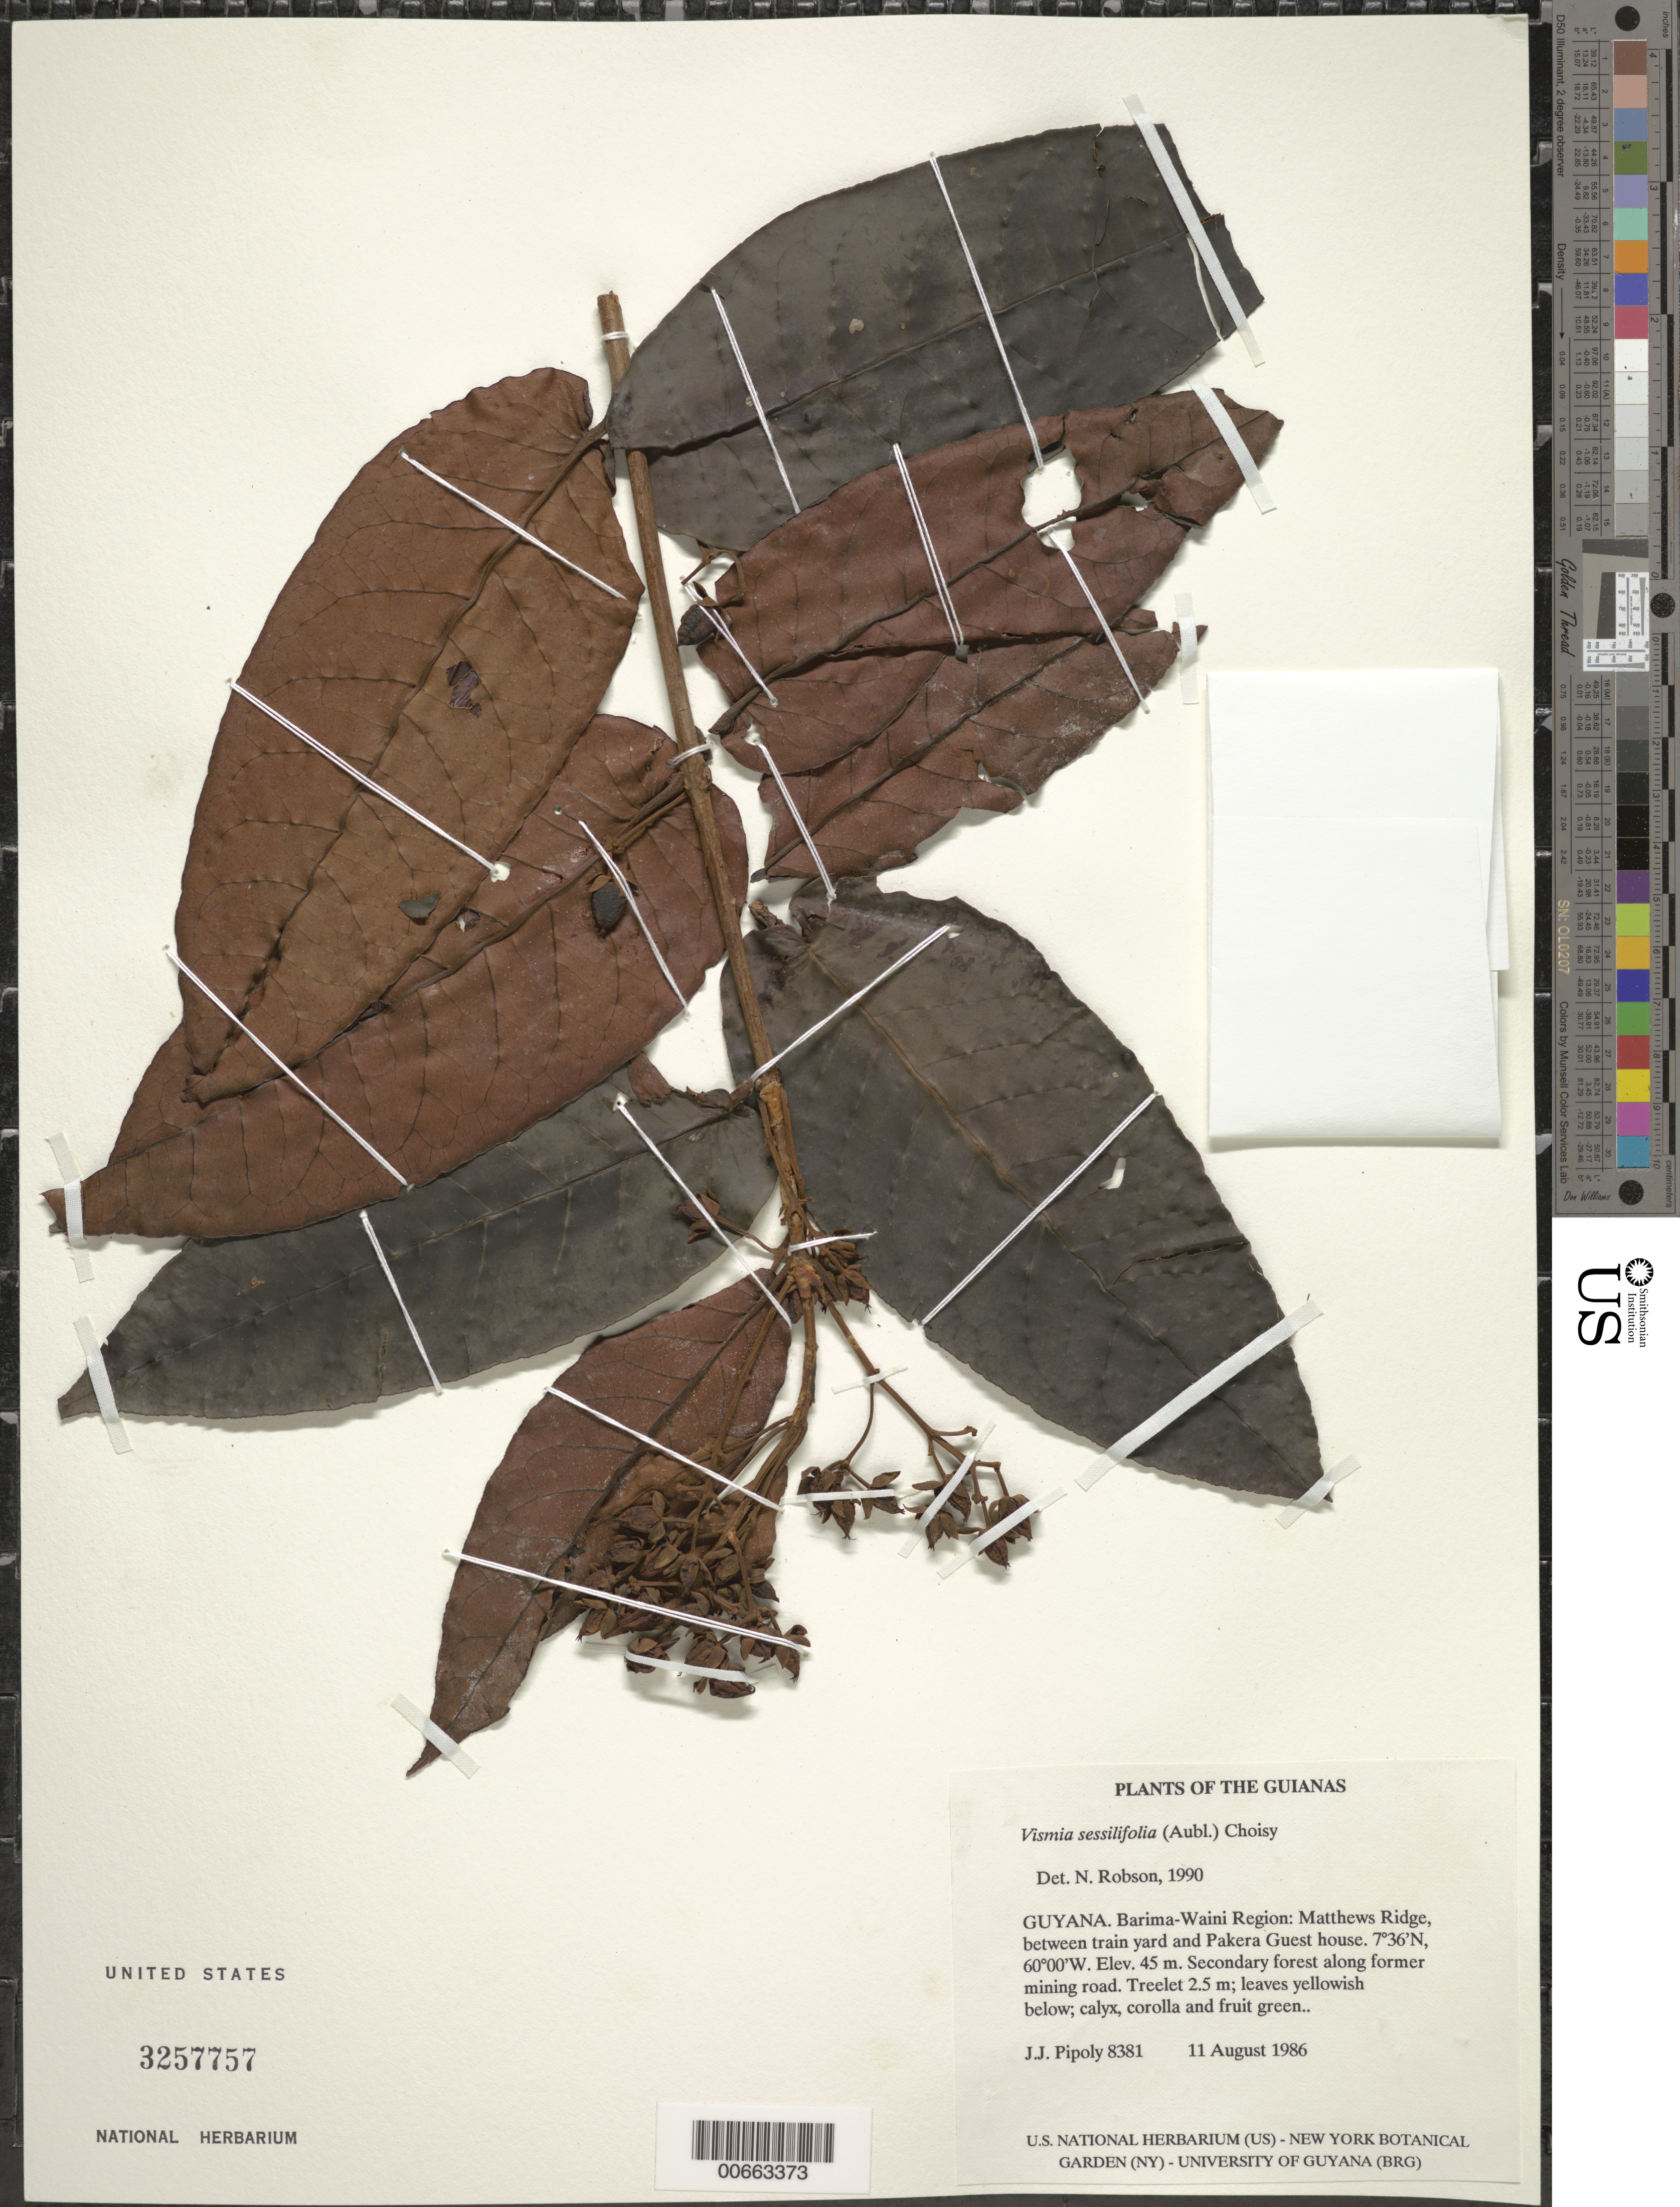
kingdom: Plantae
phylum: Tracheophyta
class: Magnoliopsida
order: Malpighiales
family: Hypericaceae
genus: Vismia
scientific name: Vismia sessilifolia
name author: (Aubl.) Choisy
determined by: Robson, Norman K. B.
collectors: J. J. Pipoly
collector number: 8381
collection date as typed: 11 August 1986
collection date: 1986-08-11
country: Guyana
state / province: Barima-Waini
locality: Matthews Ridge, between train yard and Pakera Guest house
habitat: Secondary forest along former mining road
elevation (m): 45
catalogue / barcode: US 3257757